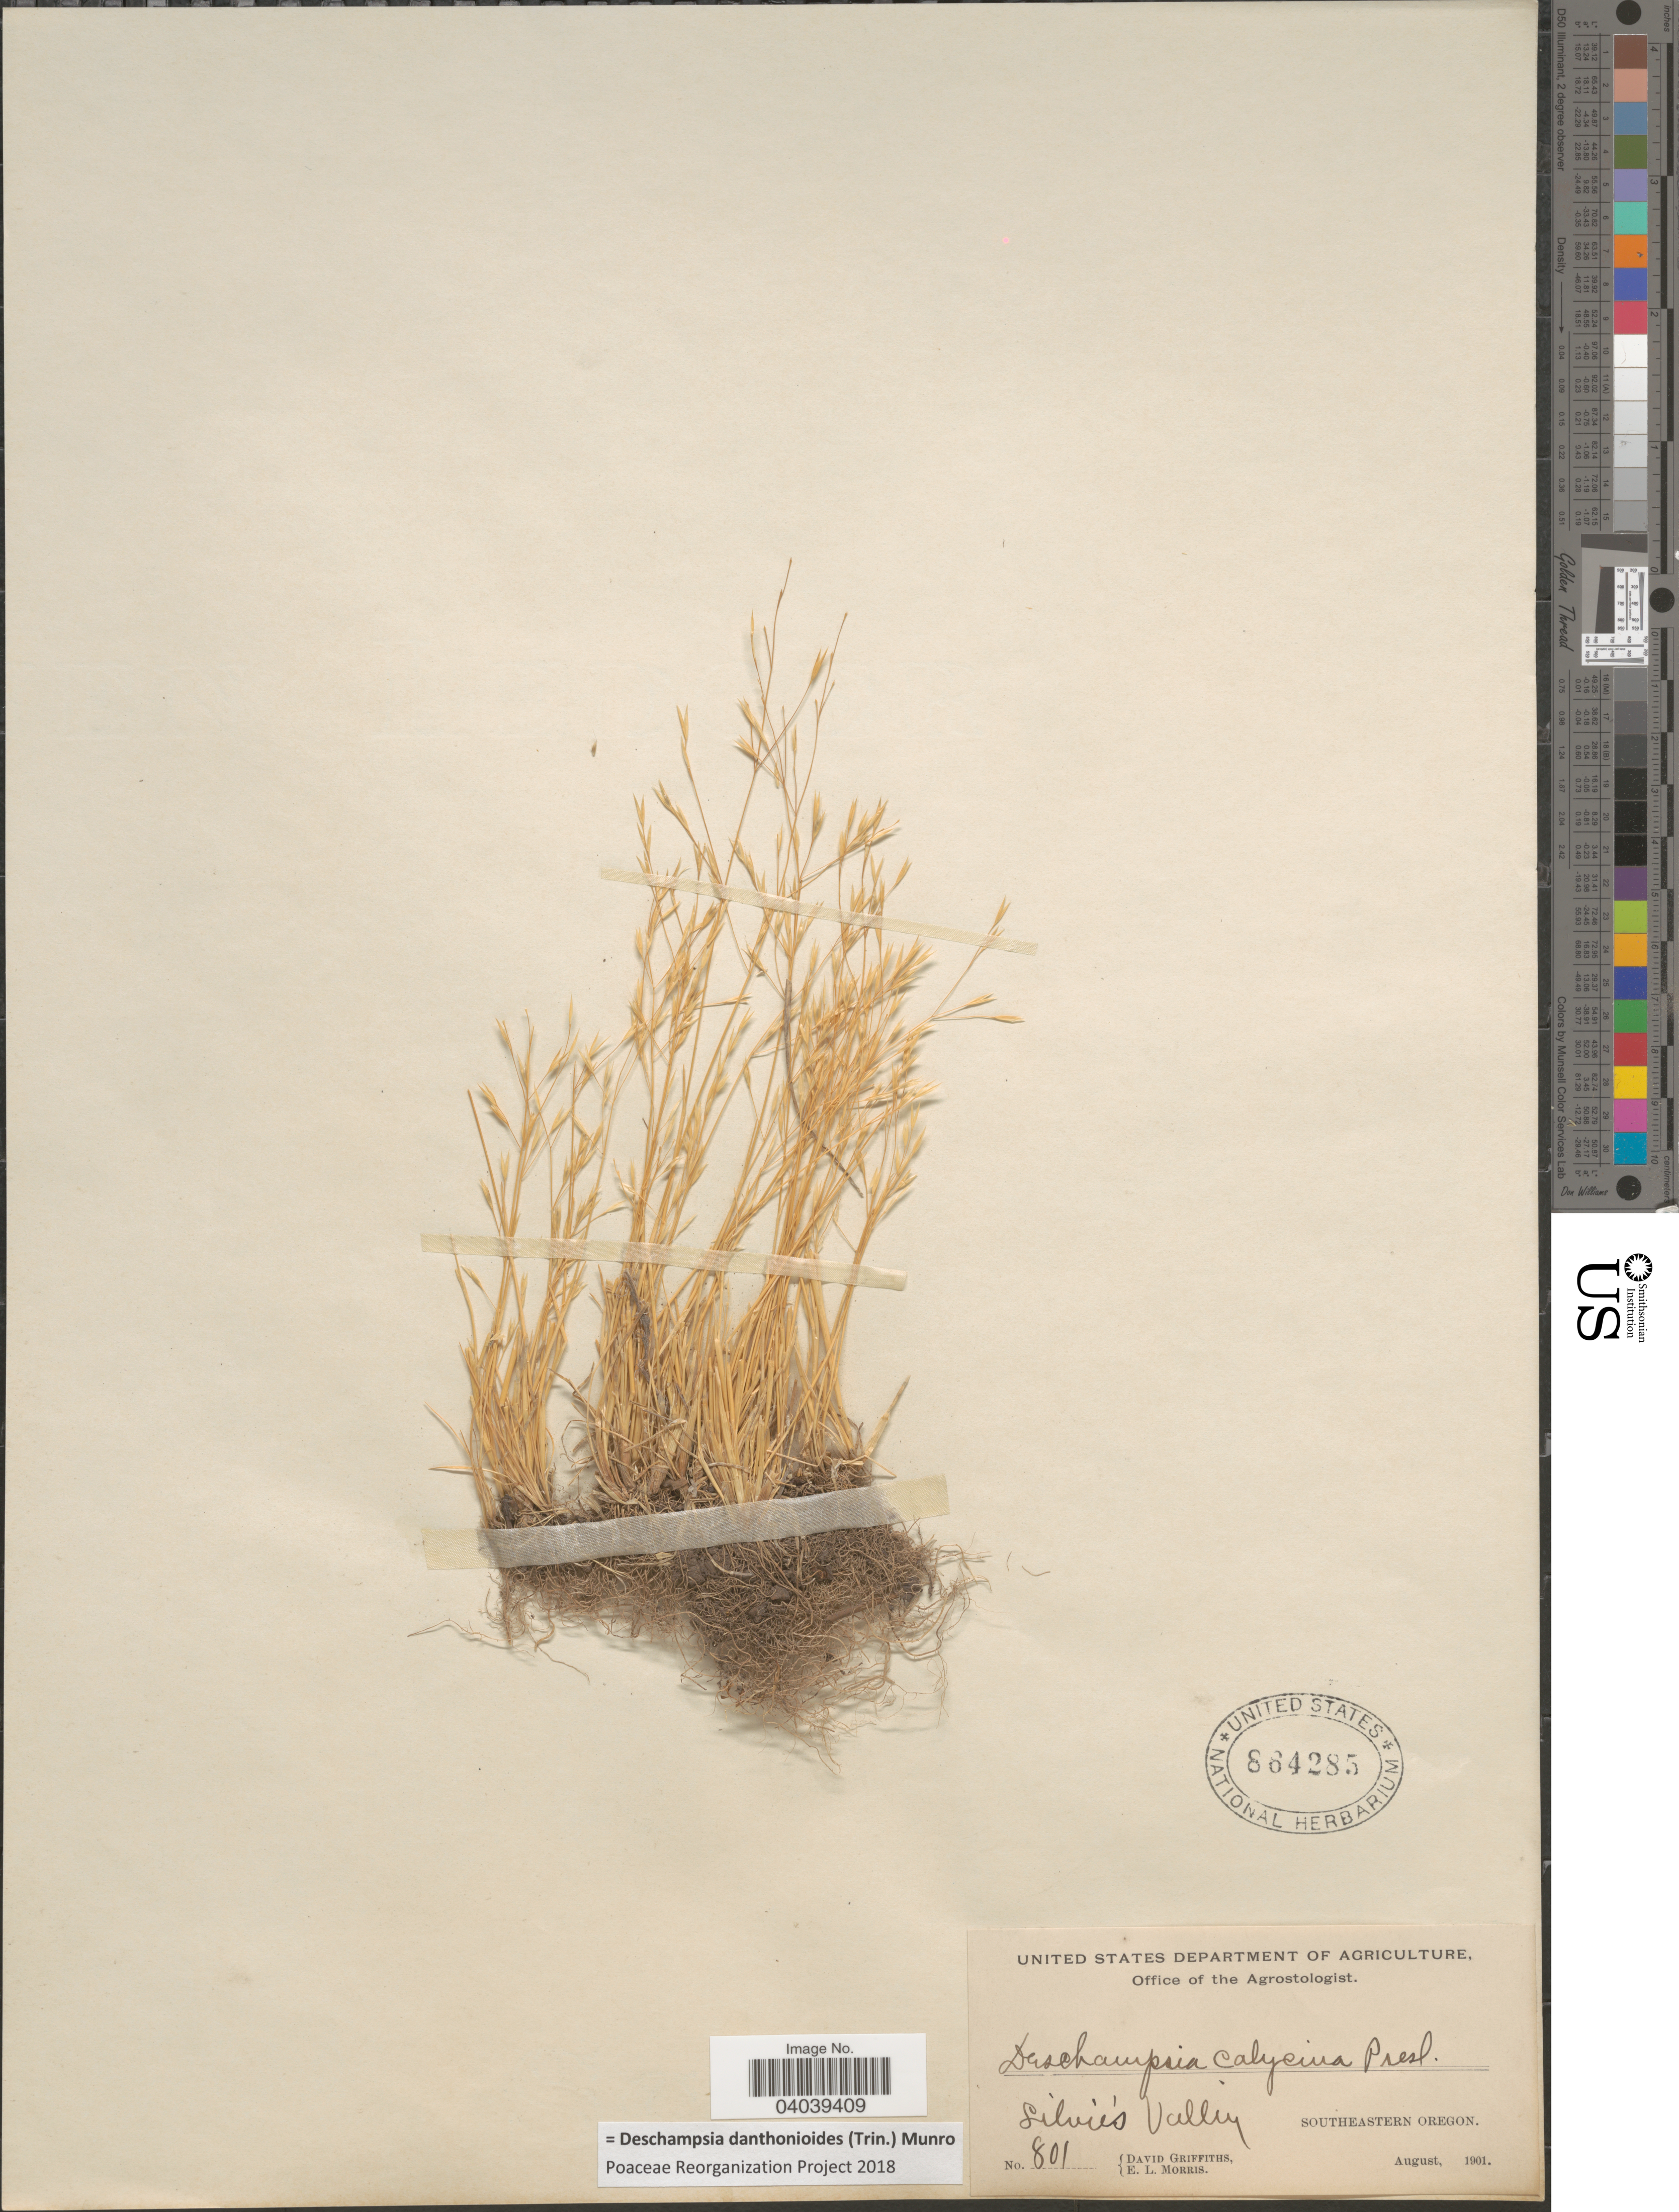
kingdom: Plantae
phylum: Tracheophyta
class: Liliopsida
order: Poales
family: Poaceae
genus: Deschampsia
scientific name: Deschampsia danthonioides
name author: (Trin.) Munro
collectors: D. Griffiths & E. Morris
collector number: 801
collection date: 1901-08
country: United States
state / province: Oregon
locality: Silvie's Valley, Southeastern Oregon.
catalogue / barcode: US 864285